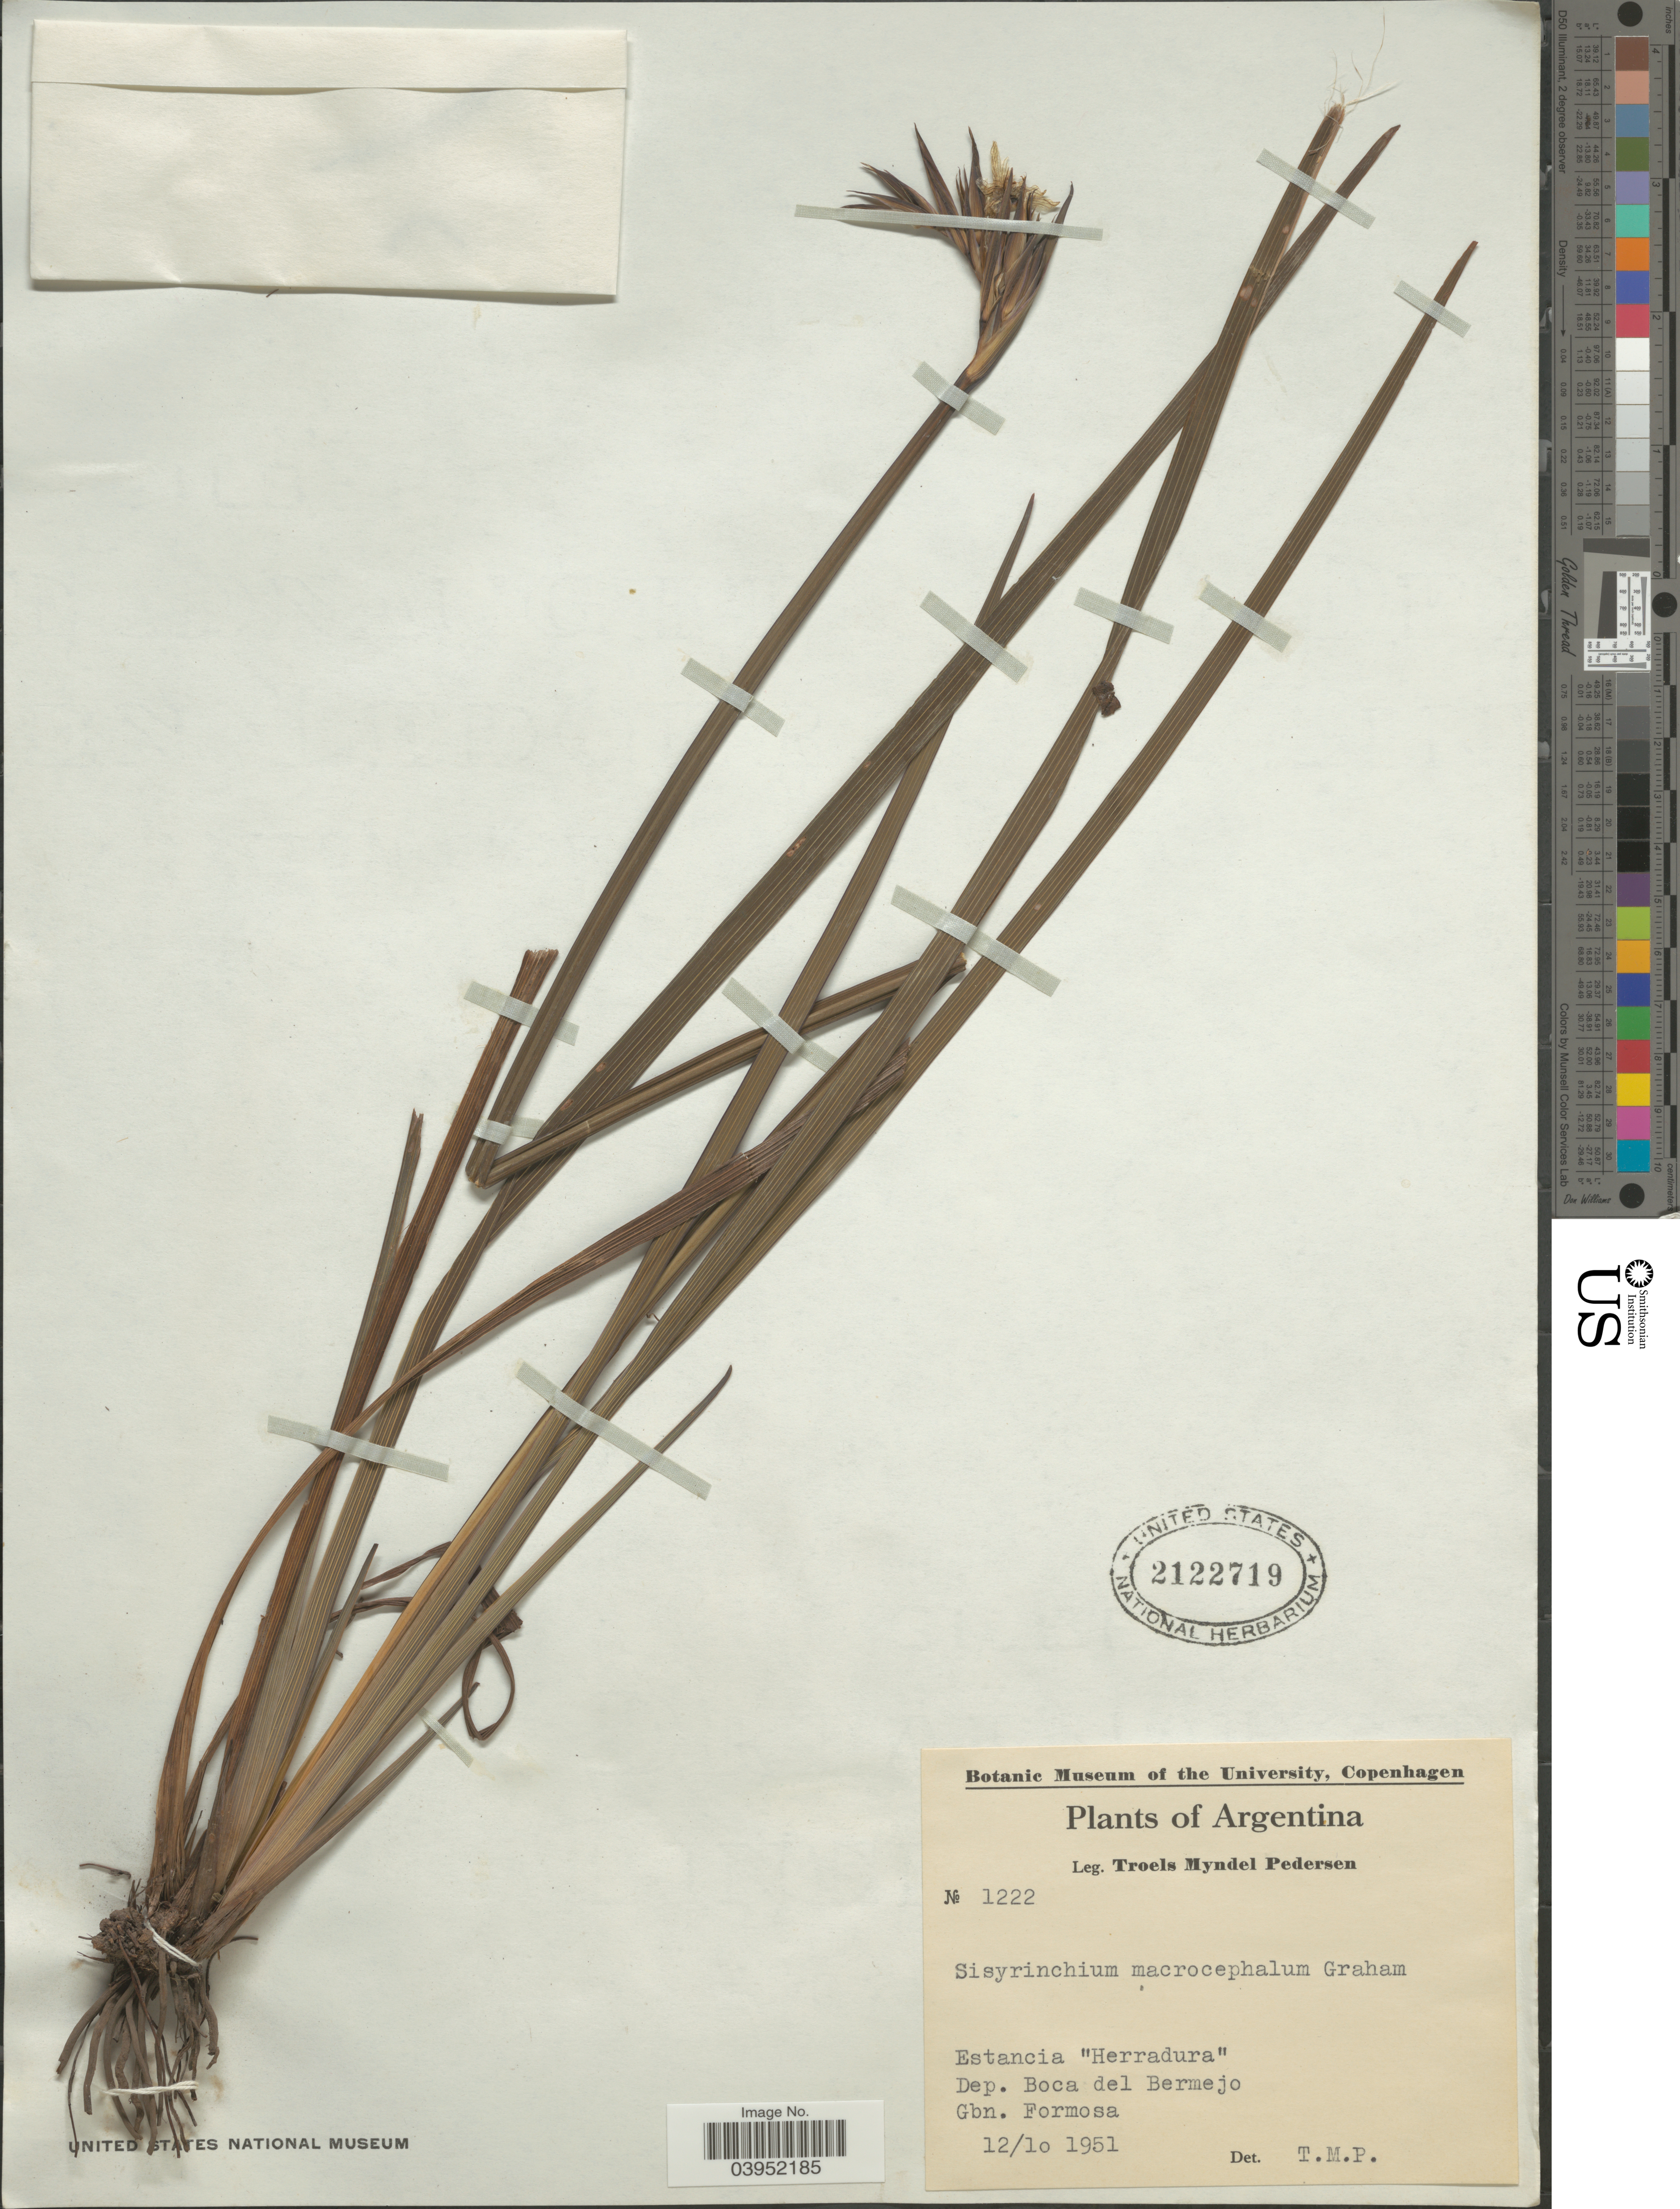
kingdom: Plantae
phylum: Tracheophyta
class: Liliopsida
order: Asparagales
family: Iridaceae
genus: Sisyrinchium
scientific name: Sisyrinchium macrocephalum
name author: Graham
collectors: T. Pederson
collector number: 1222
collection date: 1951-10-12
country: Argentina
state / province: Formosa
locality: Estancia "Herradura". Dep. Boca del Bermejo. Gbn. Formosa.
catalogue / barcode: US 2122719